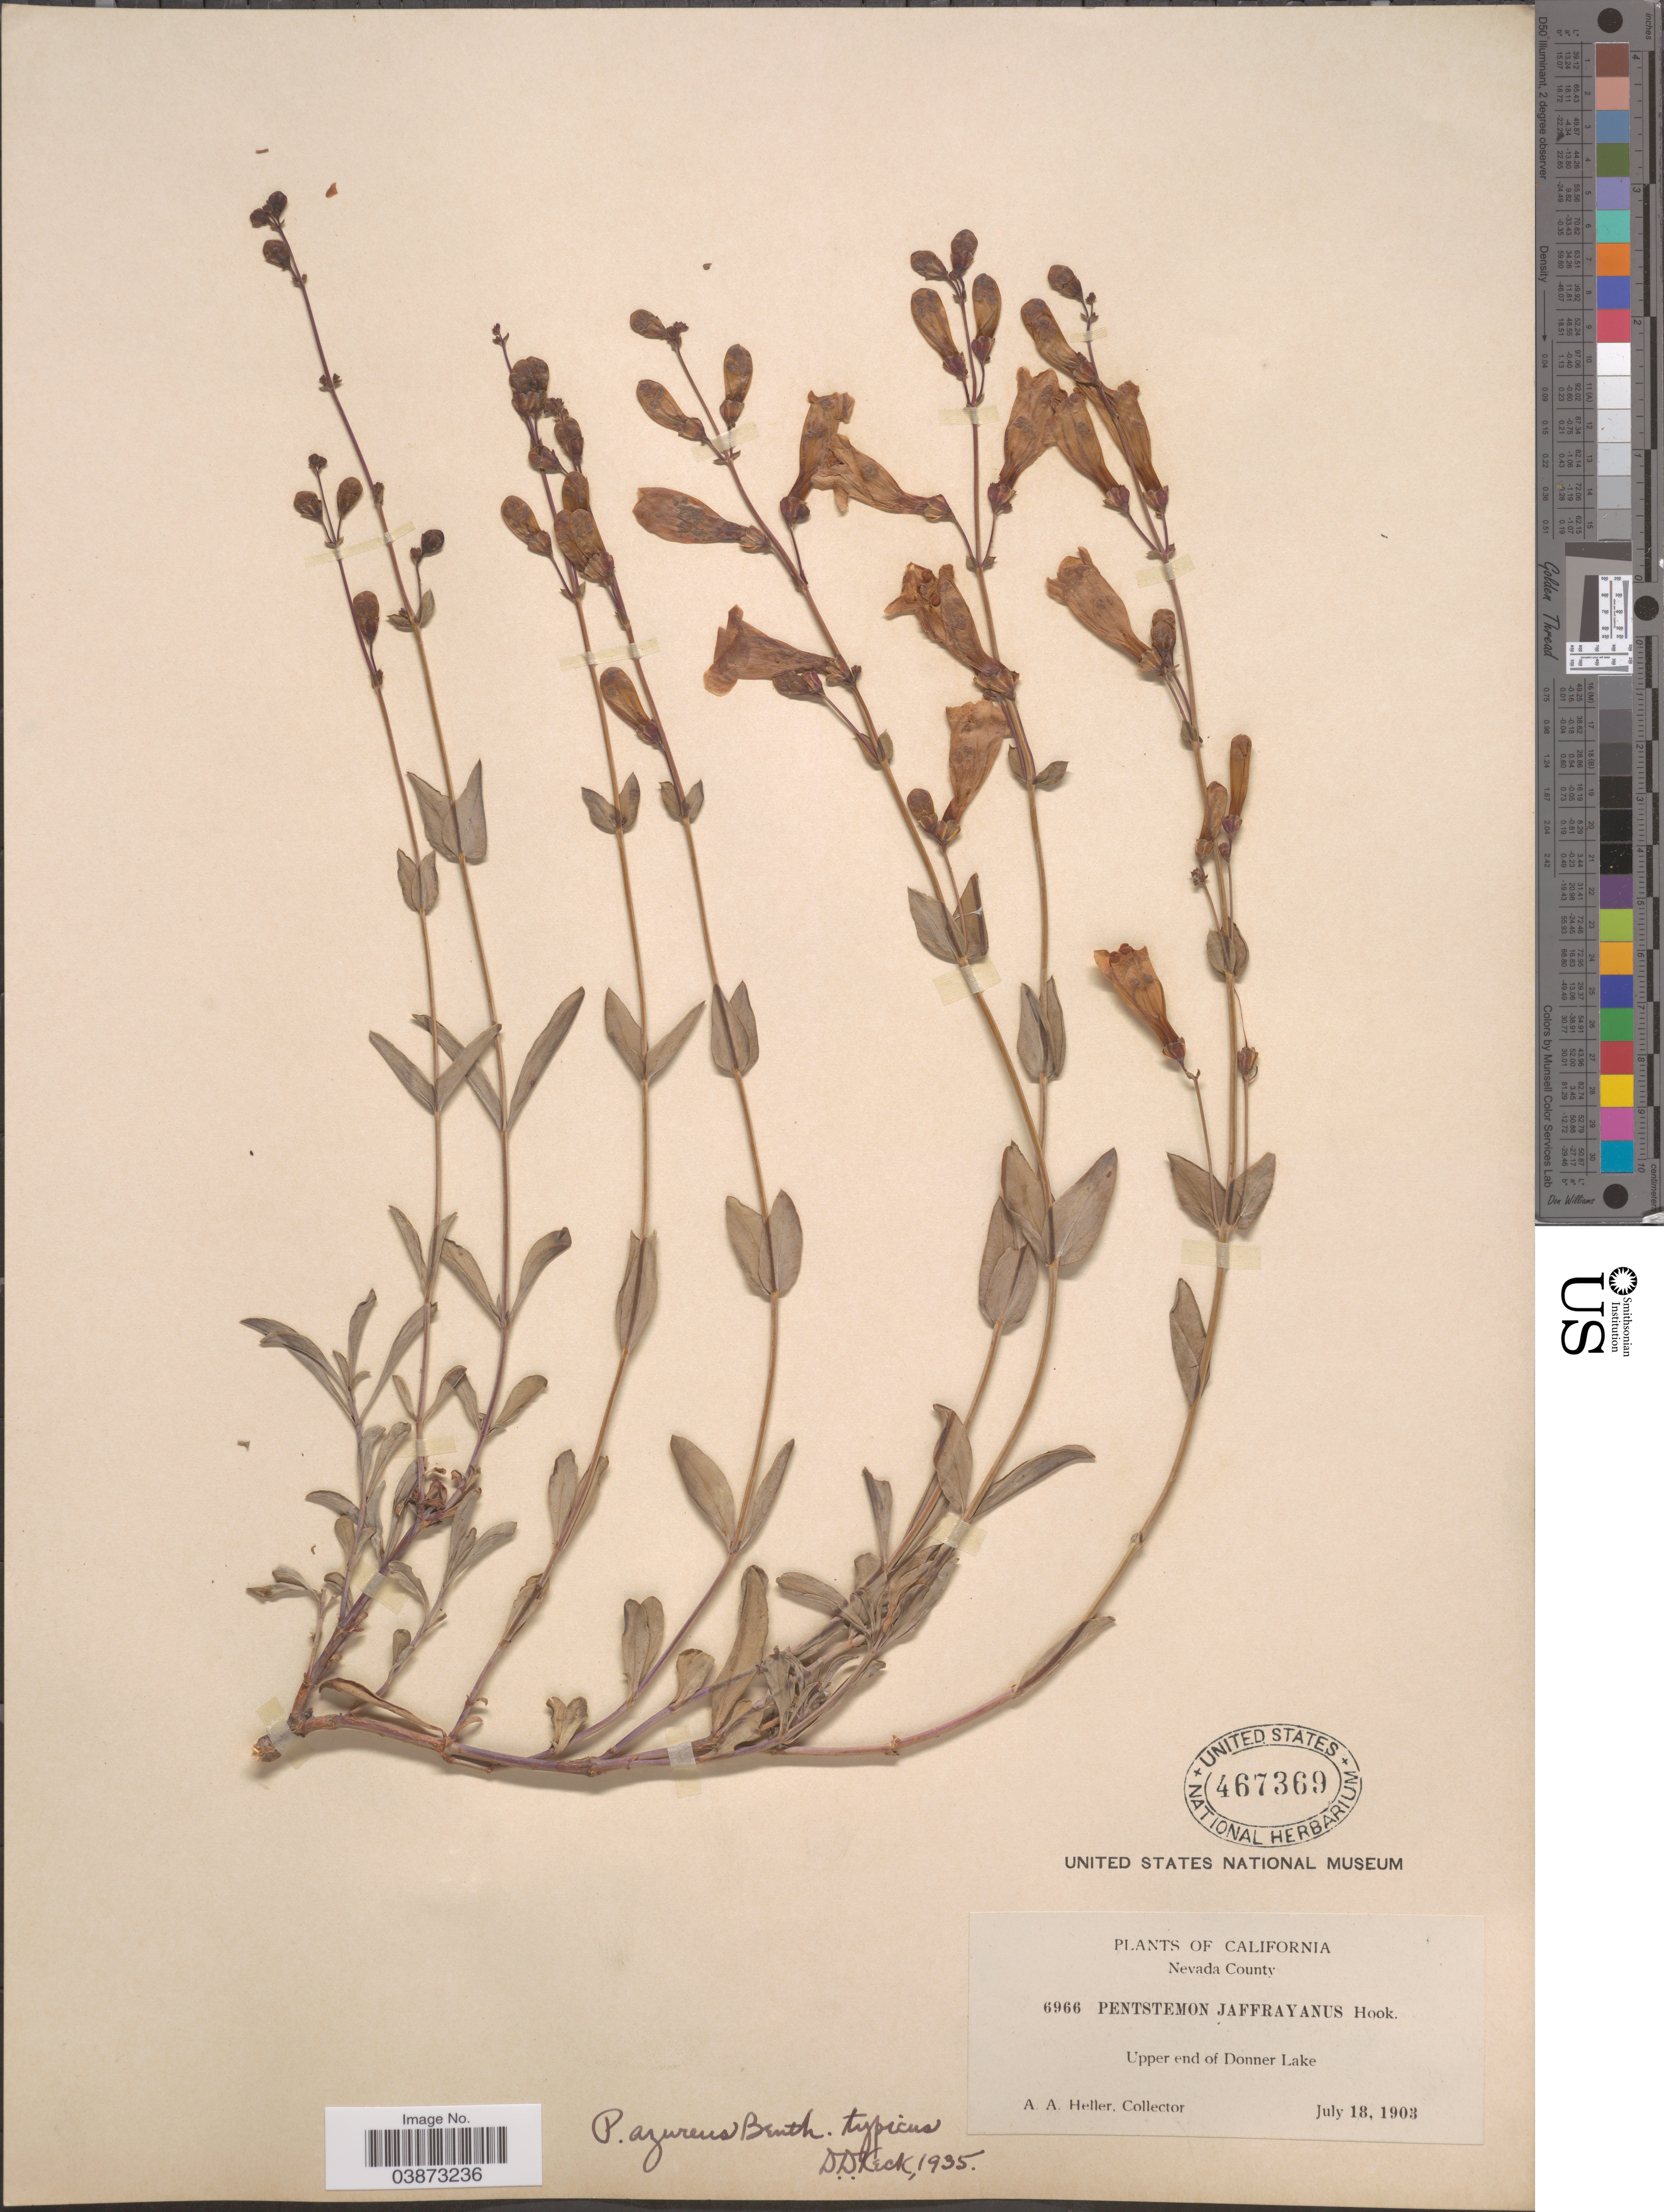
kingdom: Plantae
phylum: Tracheophyta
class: Magnoliopsida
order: Lamiales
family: Plantaginaceae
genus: Penstemon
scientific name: Penstemon azureus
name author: Benth.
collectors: A. A. Heller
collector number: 6966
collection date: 1903-07-18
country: United States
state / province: California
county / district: Nevada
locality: Nevada County. Upper end of Donner Lake.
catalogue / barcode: US 467369